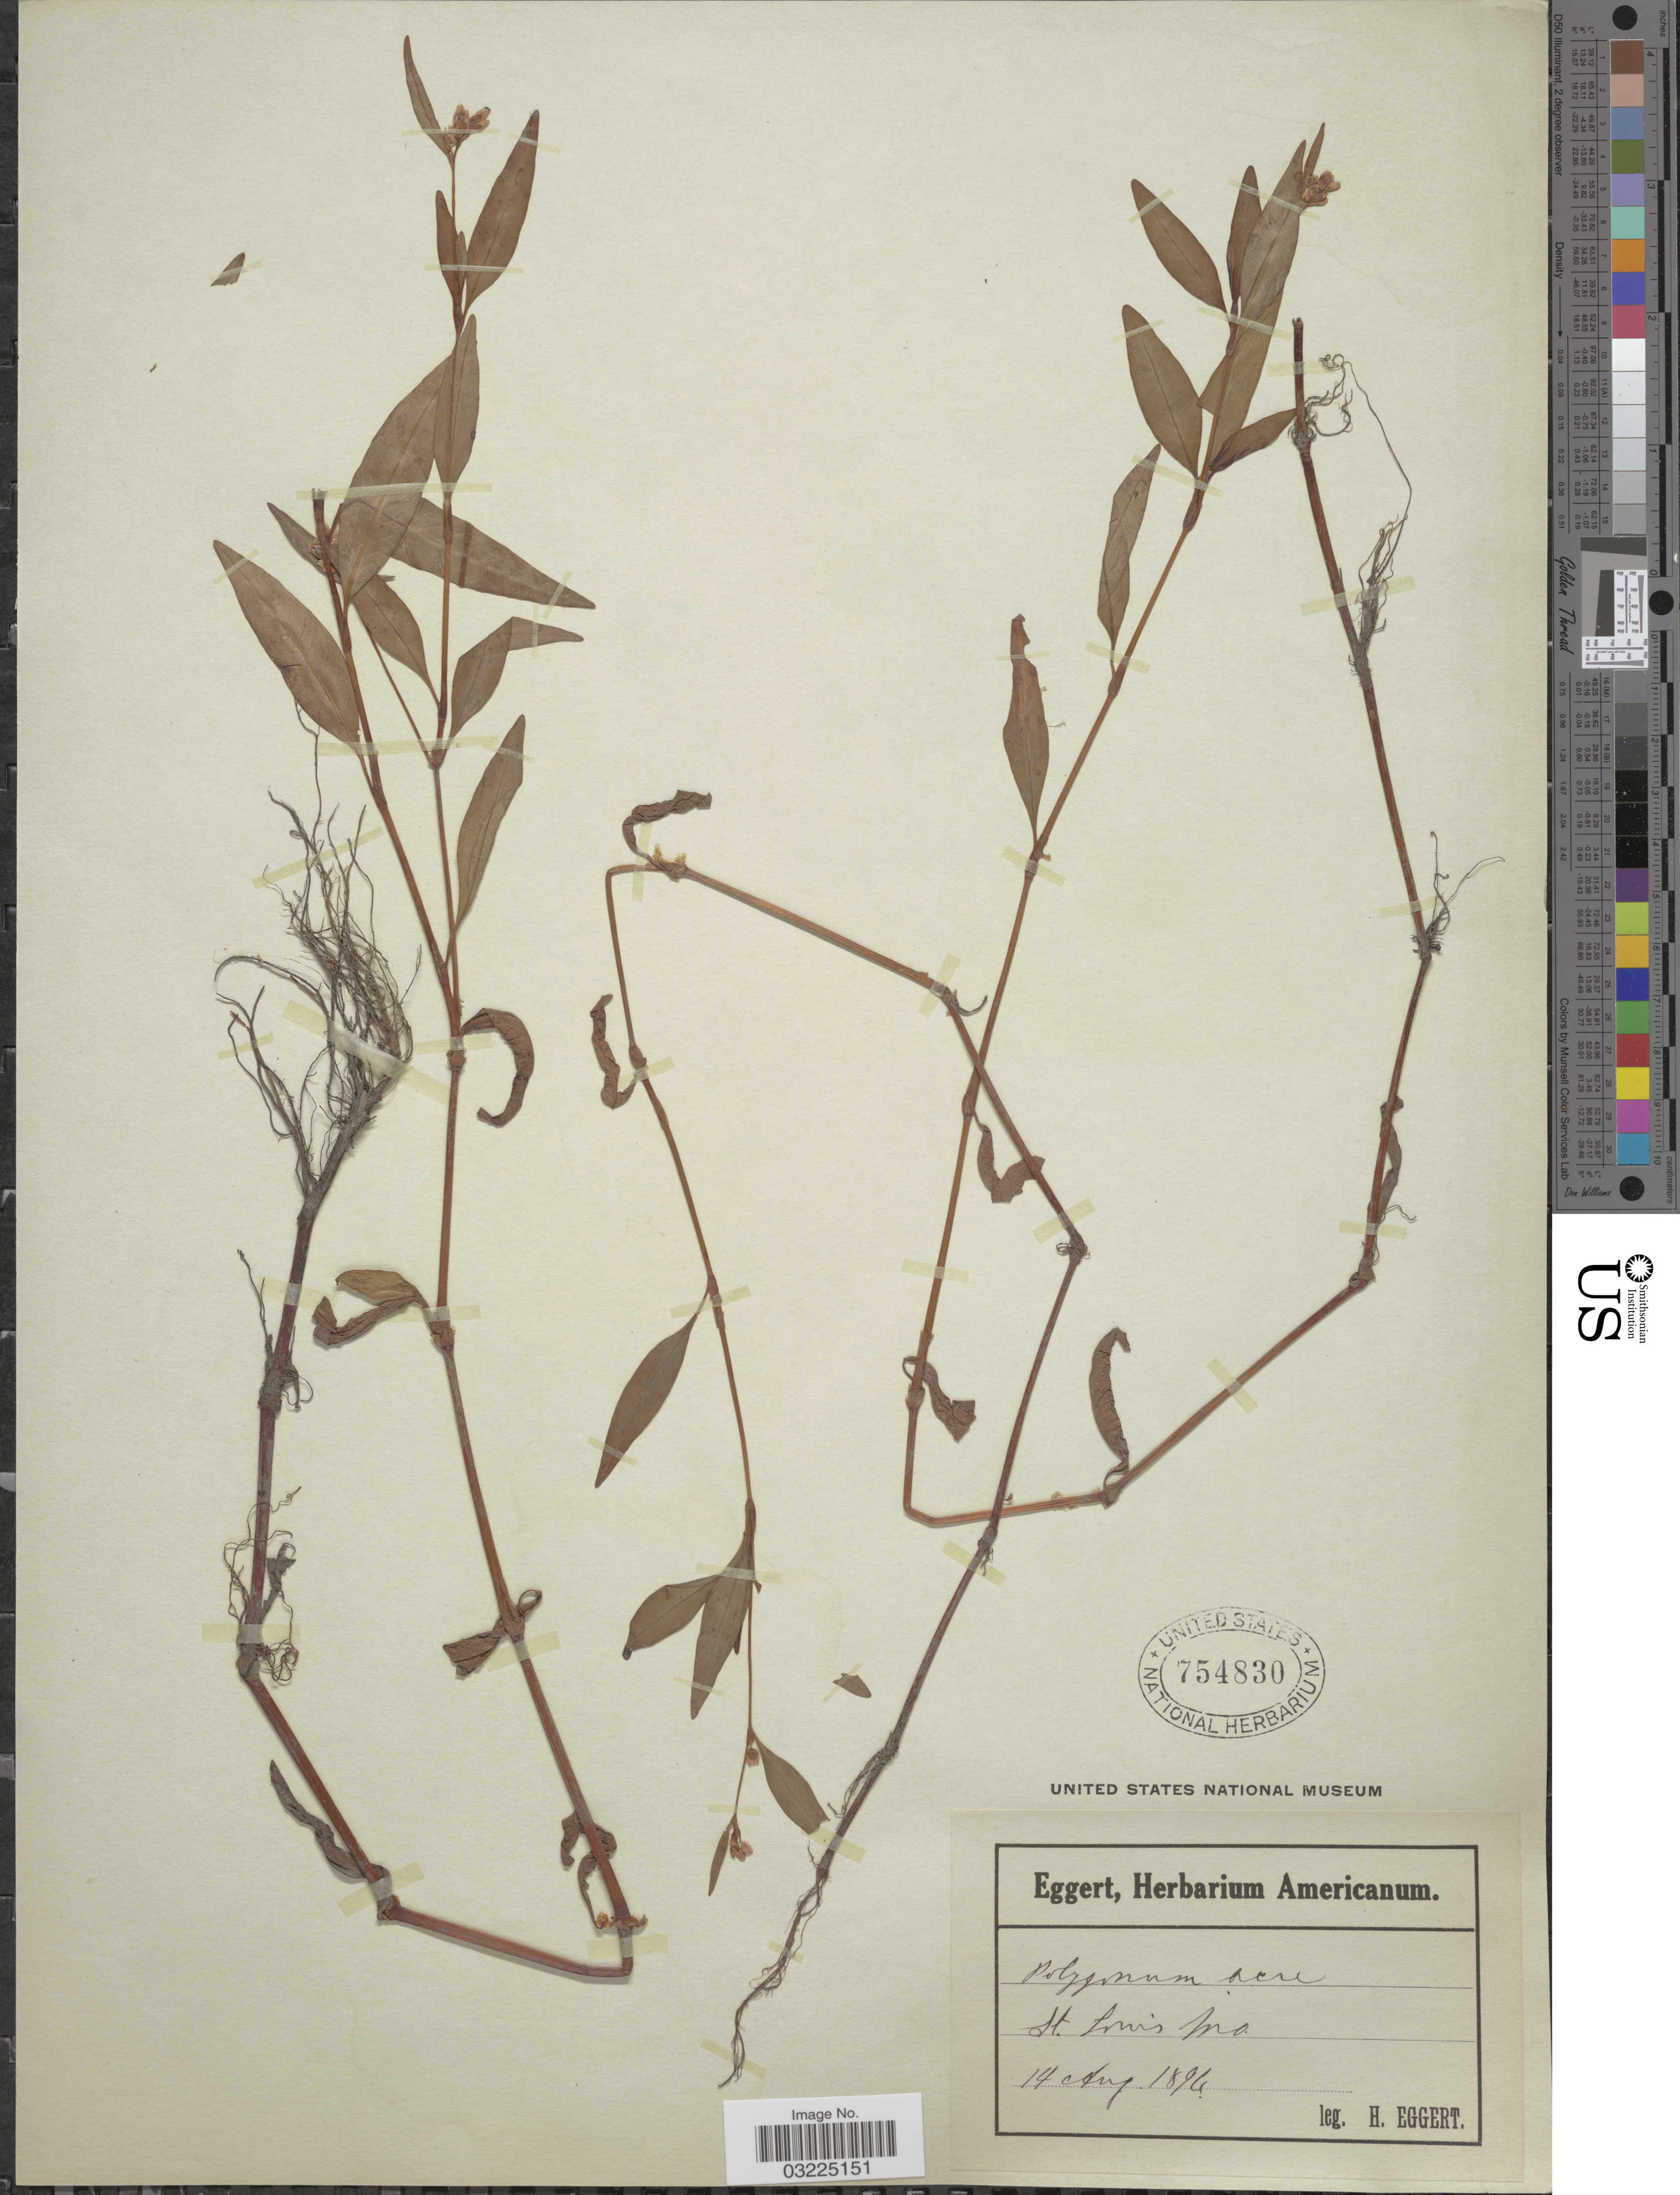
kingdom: Plantae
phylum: Tracheophyta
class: Magnoliopsida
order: Caryophyllales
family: Polygonaceae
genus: Persicaria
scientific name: Persicaria punctata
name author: (Elliott) Small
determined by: Atha, D. E.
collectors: H. Eggert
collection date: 1894-08-14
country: United States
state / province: Missouri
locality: St. Louis.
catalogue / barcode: US 754830